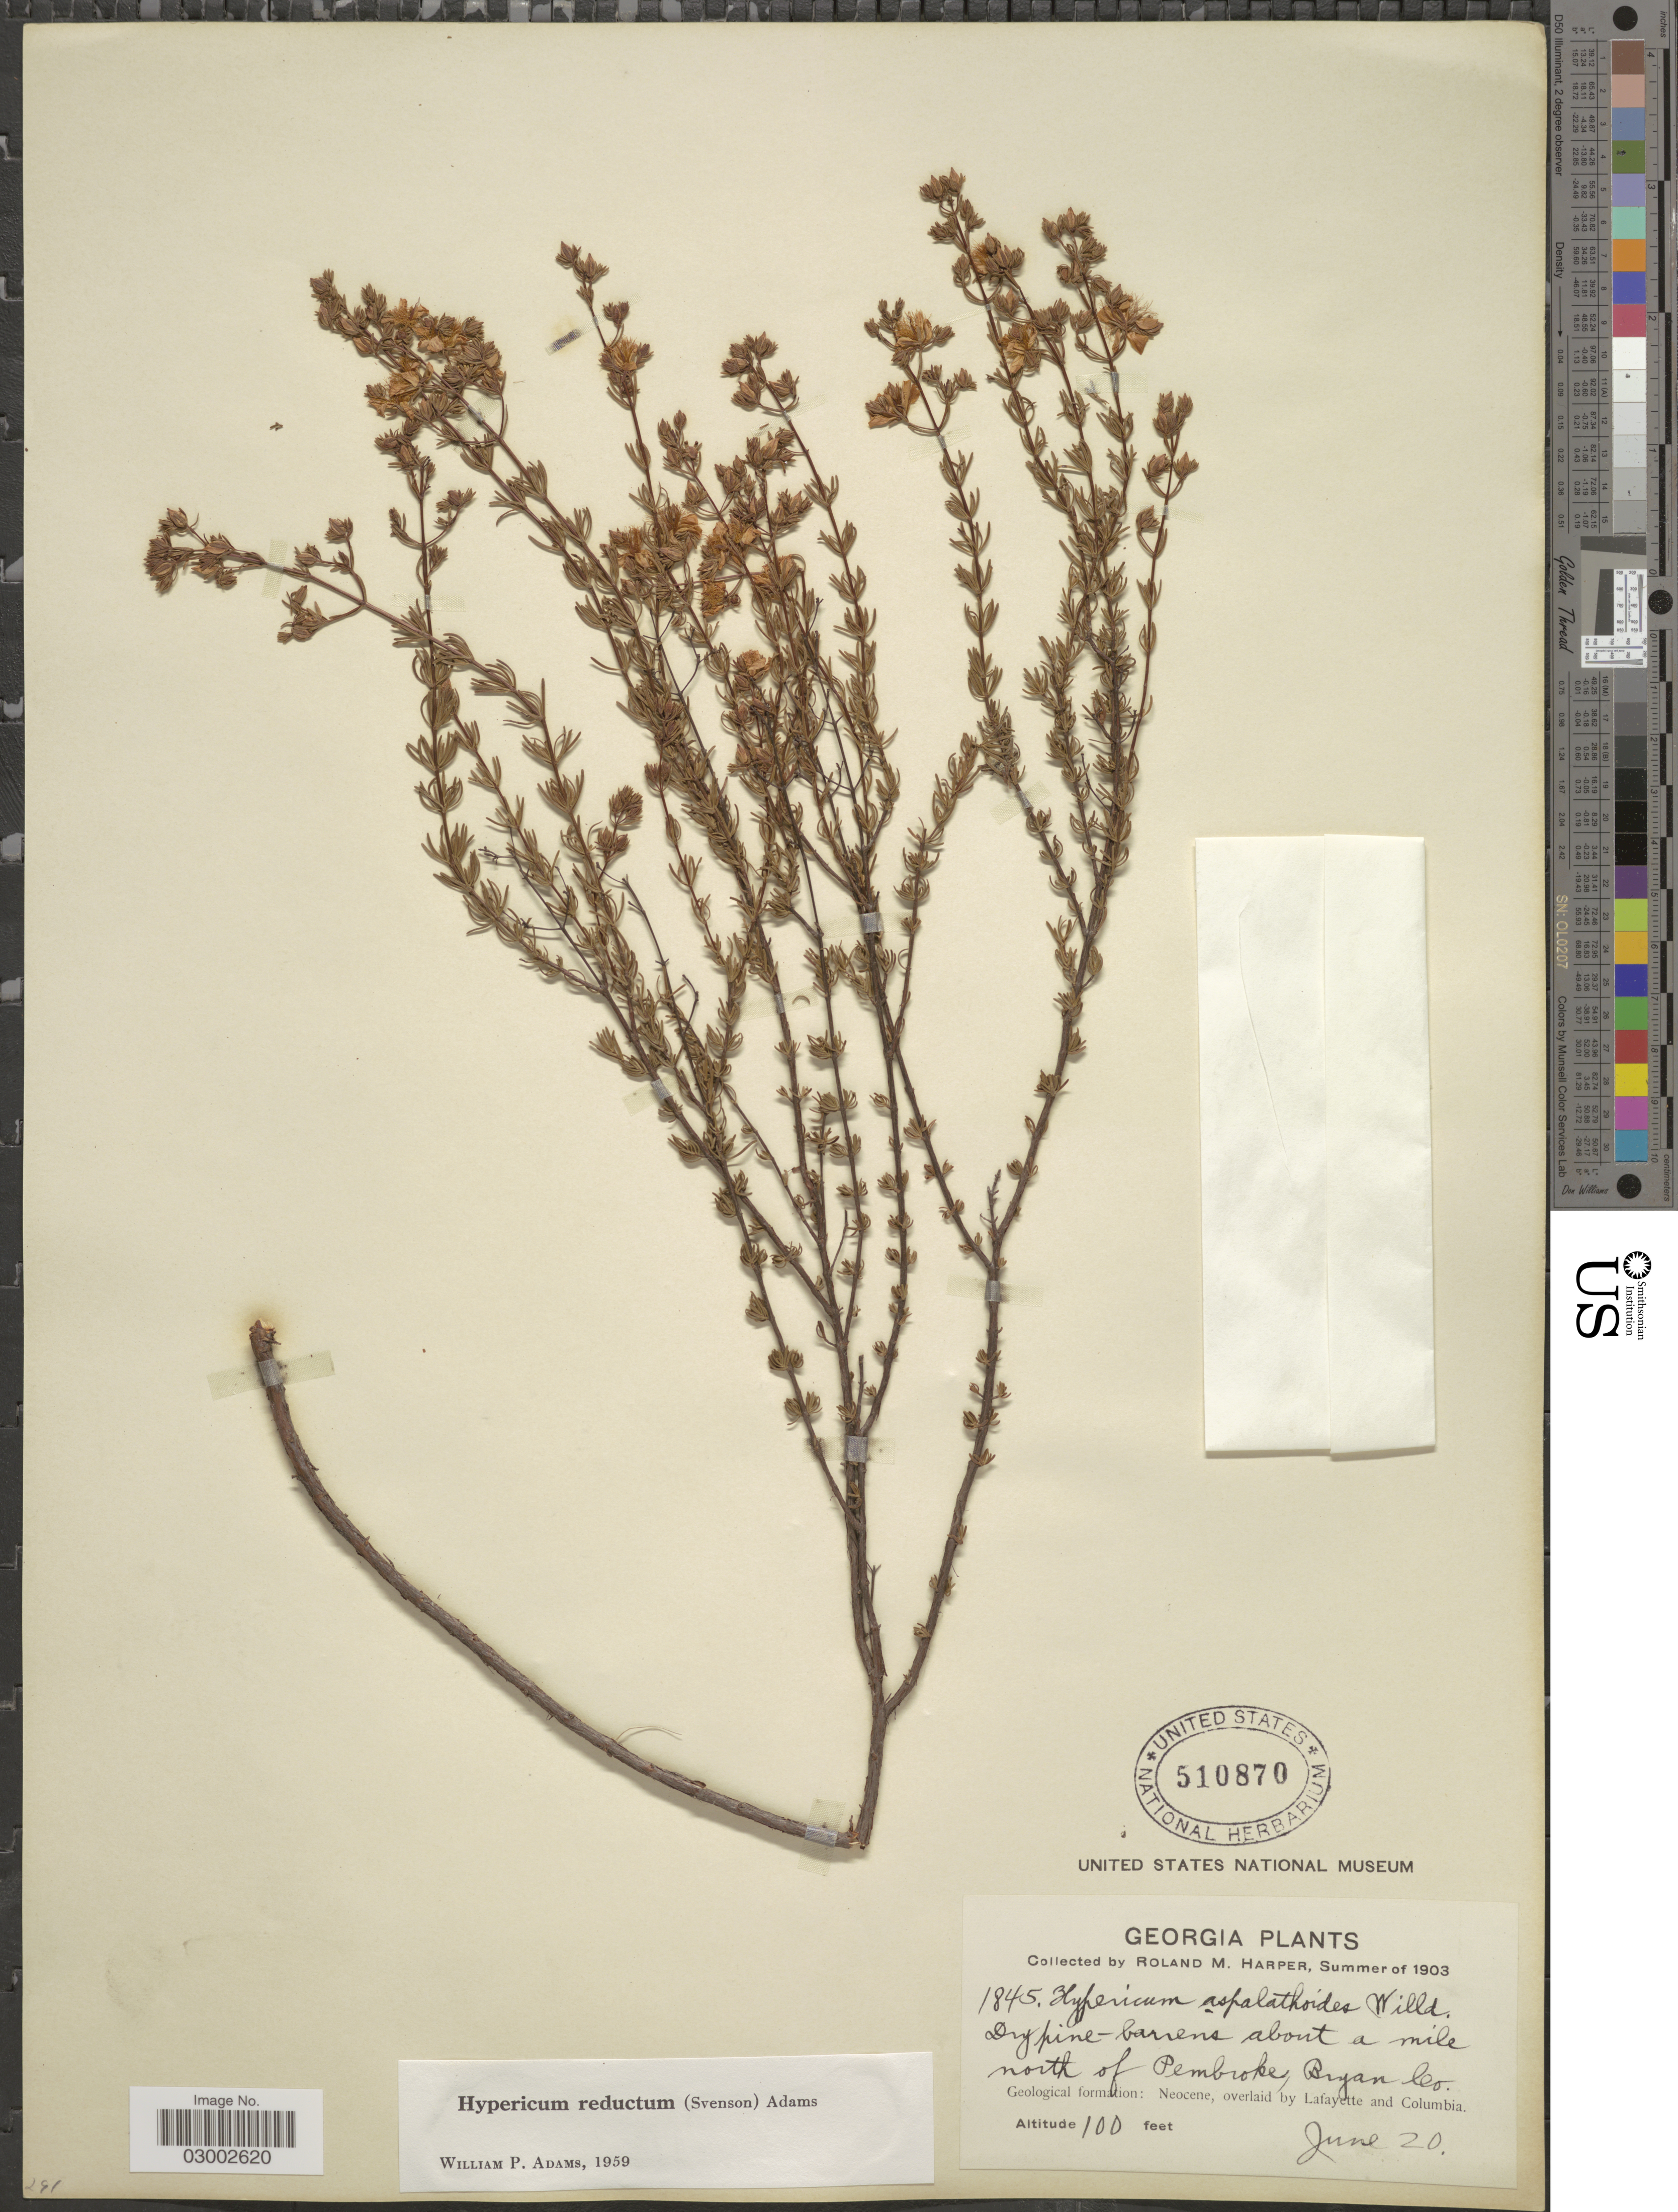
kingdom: Plantae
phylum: Tracheophyta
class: Magnoliopsida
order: Malpighiales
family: Hypericaceae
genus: Hypericum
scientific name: Hypericum tenuifolium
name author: Pursh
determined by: Strong, Mark T., (BOT), Smithsonian Institution - National Museum of Natural History (UNITED STATES)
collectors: R. Harper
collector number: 1845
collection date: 1903-06-20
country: United States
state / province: Georgia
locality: Dry pine-barrens about a mile north of Pembroke, Bryan Co. Geological formation: Neocene, overlaid by Lafayette and Columbia.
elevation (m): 30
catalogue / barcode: US 510870